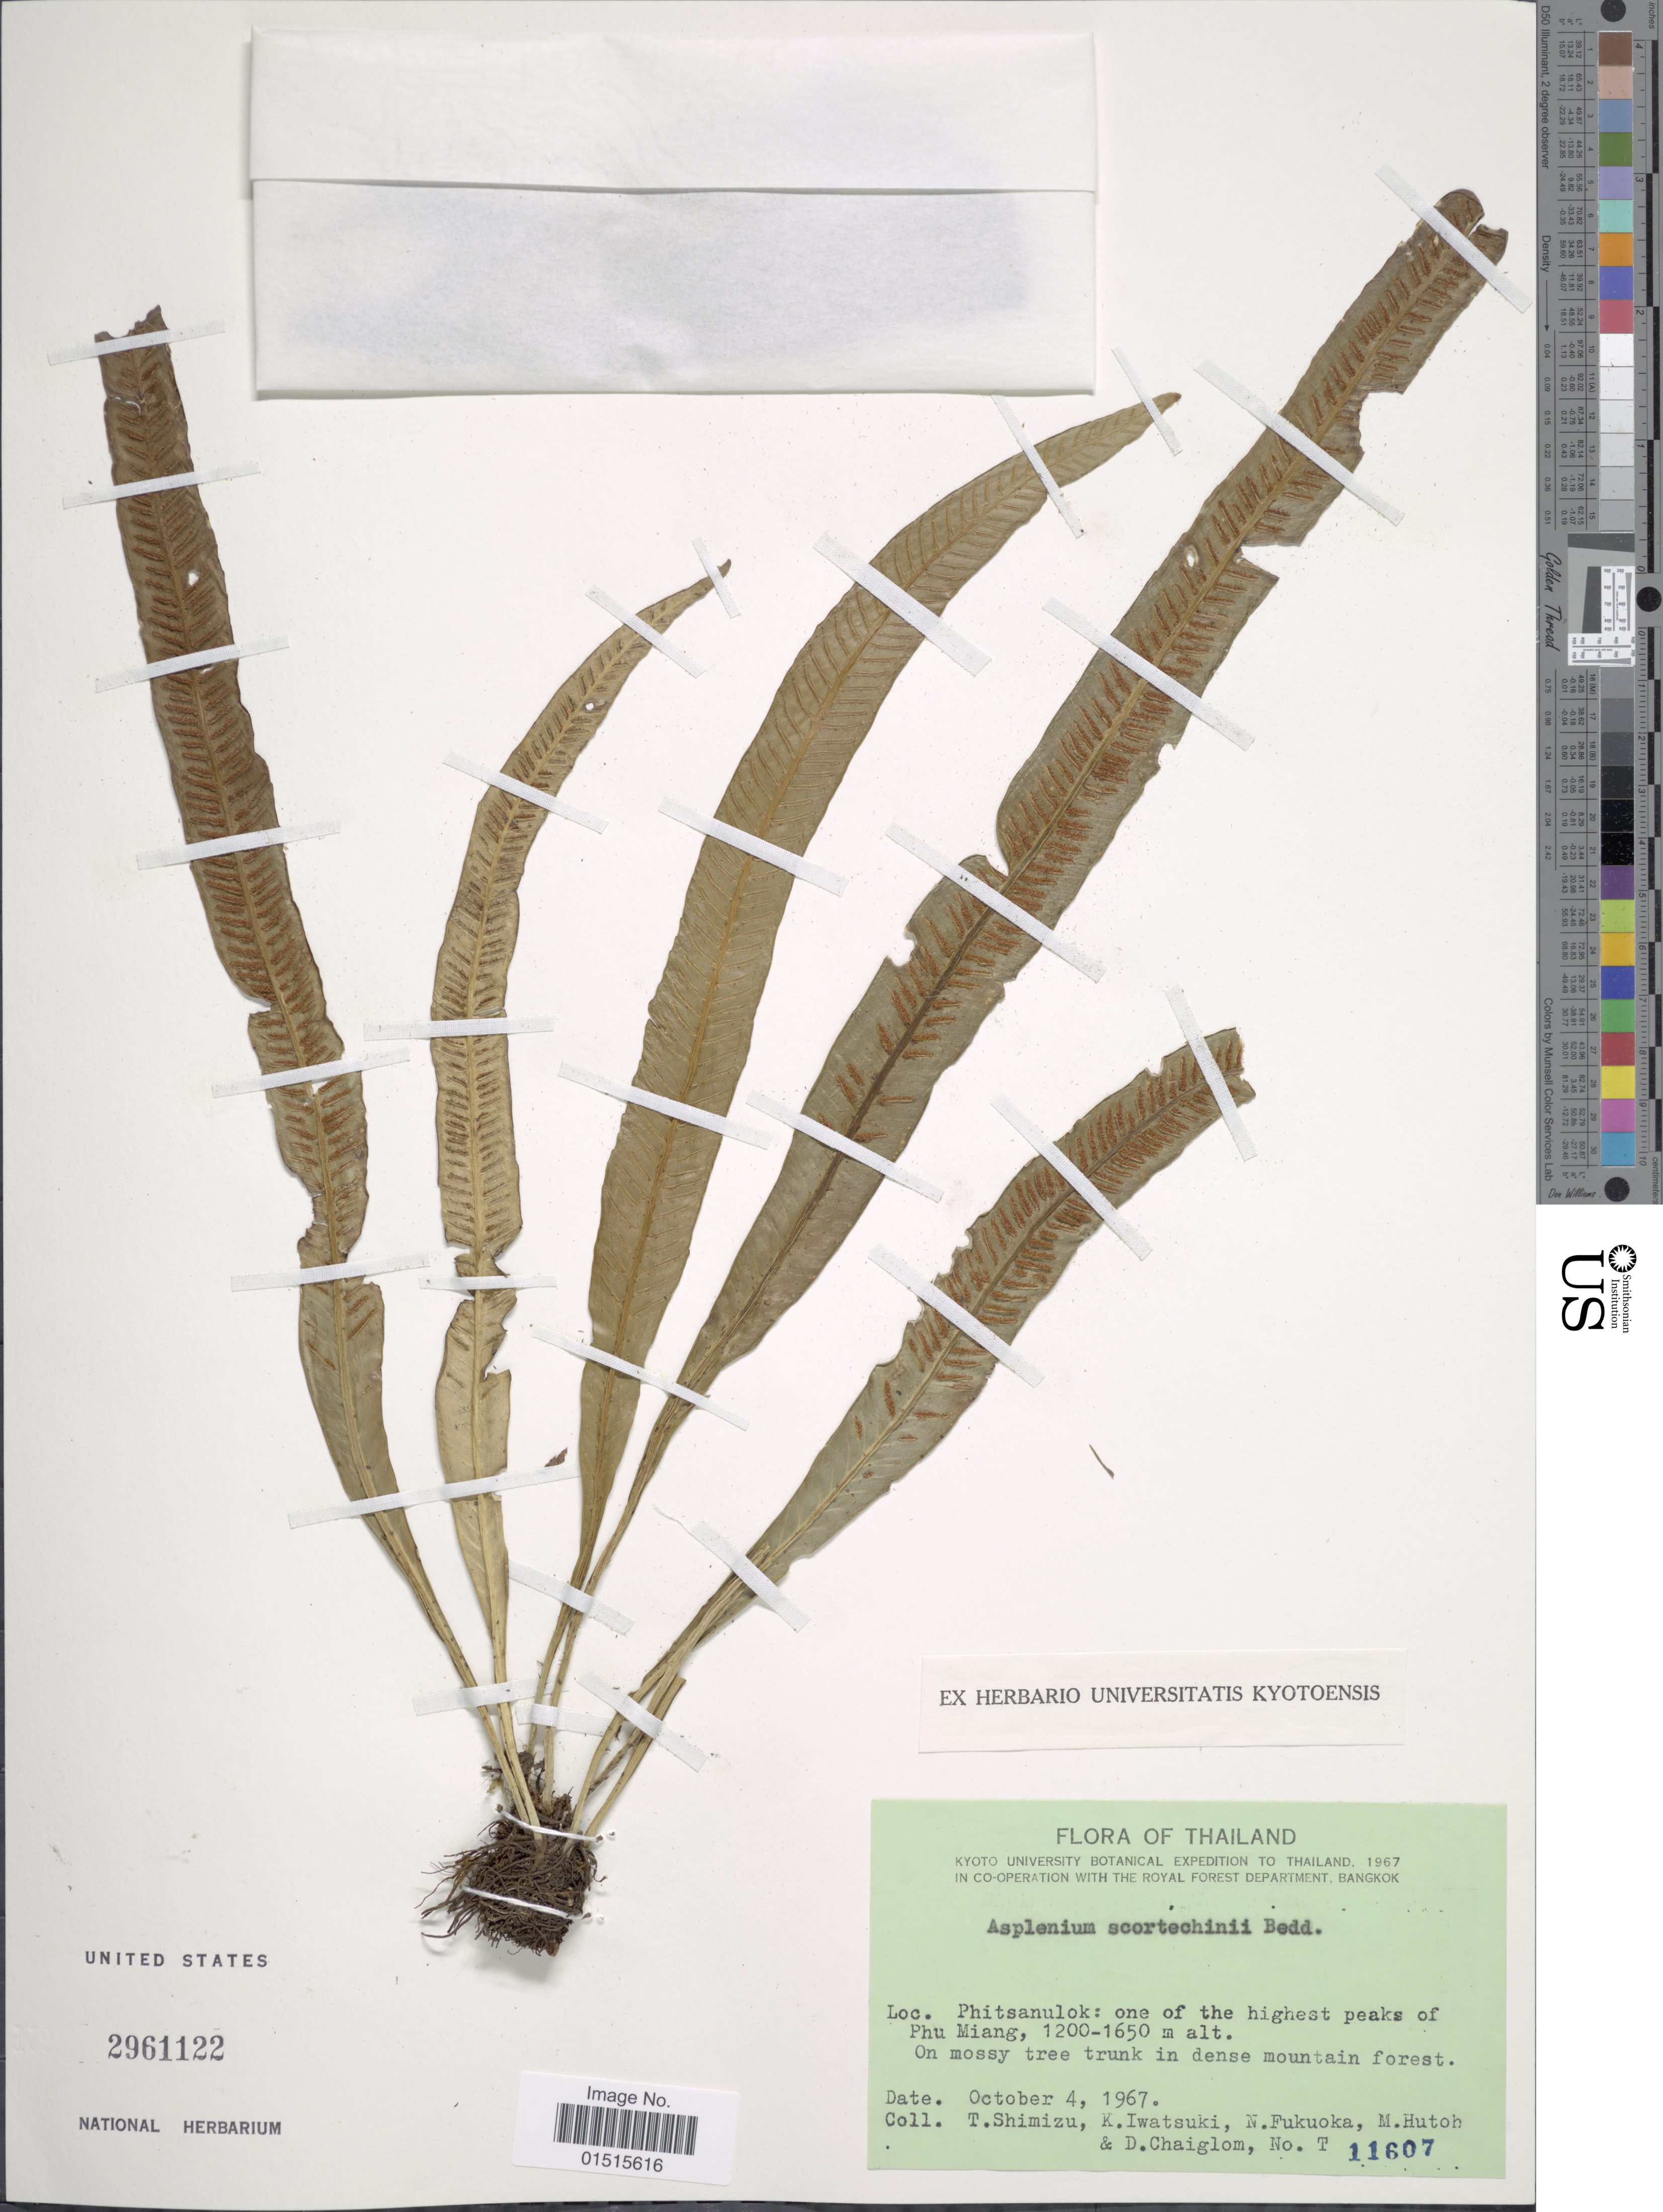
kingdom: Plantae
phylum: Tracheophyta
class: Polypodiopsida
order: Polypodiales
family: Aspleniaceae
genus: Asplenium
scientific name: Asplenium scortechinii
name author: Bedd.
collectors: T. Shimizu, K. Iwatsuki, N. Fukuoka, M. Hutch & et al.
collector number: T11607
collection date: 1967-10-04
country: Thailand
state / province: Phitsanulok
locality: One of the highest peaks of Phu Miang, on mossy tree trunk in dense mountain forest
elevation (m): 1200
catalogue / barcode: US 2961122